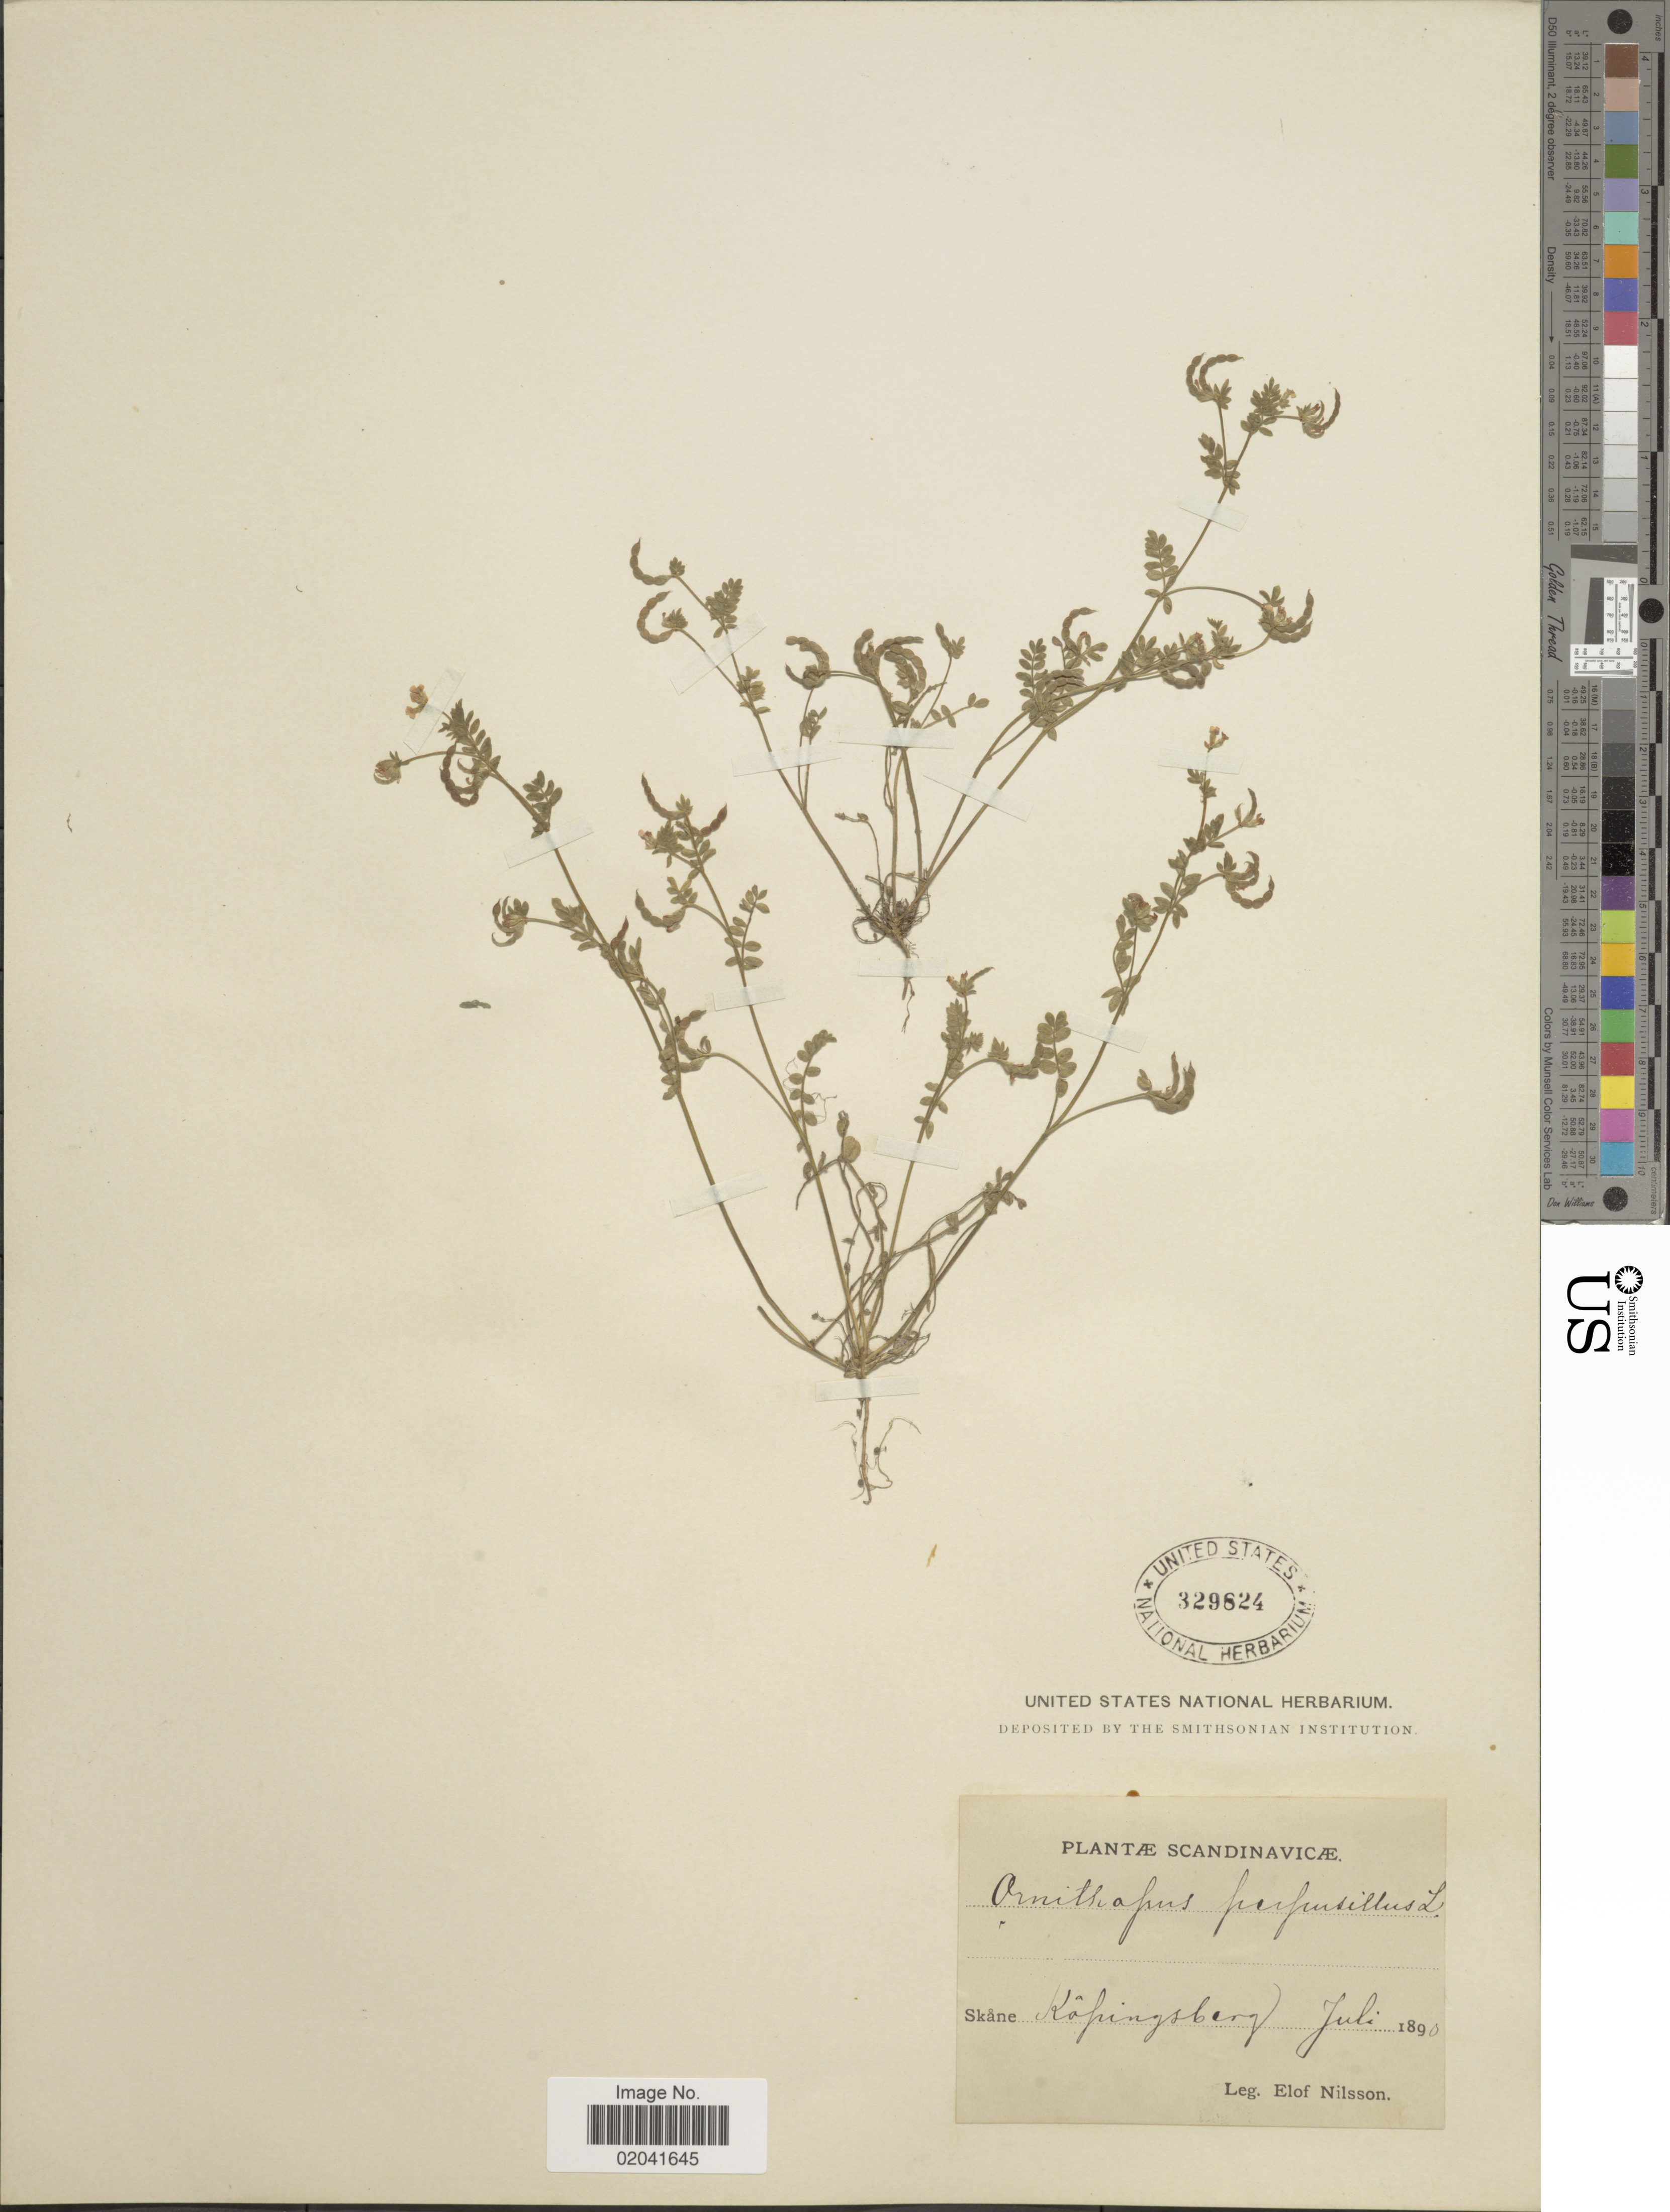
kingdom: Plantae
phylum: Tracheophyta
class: Magnoliopsida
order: Fabales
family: Fabaceae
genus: Ornithopus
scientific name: Ornithopus perpusillus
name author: L.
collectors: E. Nilsson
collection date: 1890-07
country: Sweden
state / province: Skåne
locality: Skane Kopingsberg.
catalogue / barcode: US 329824